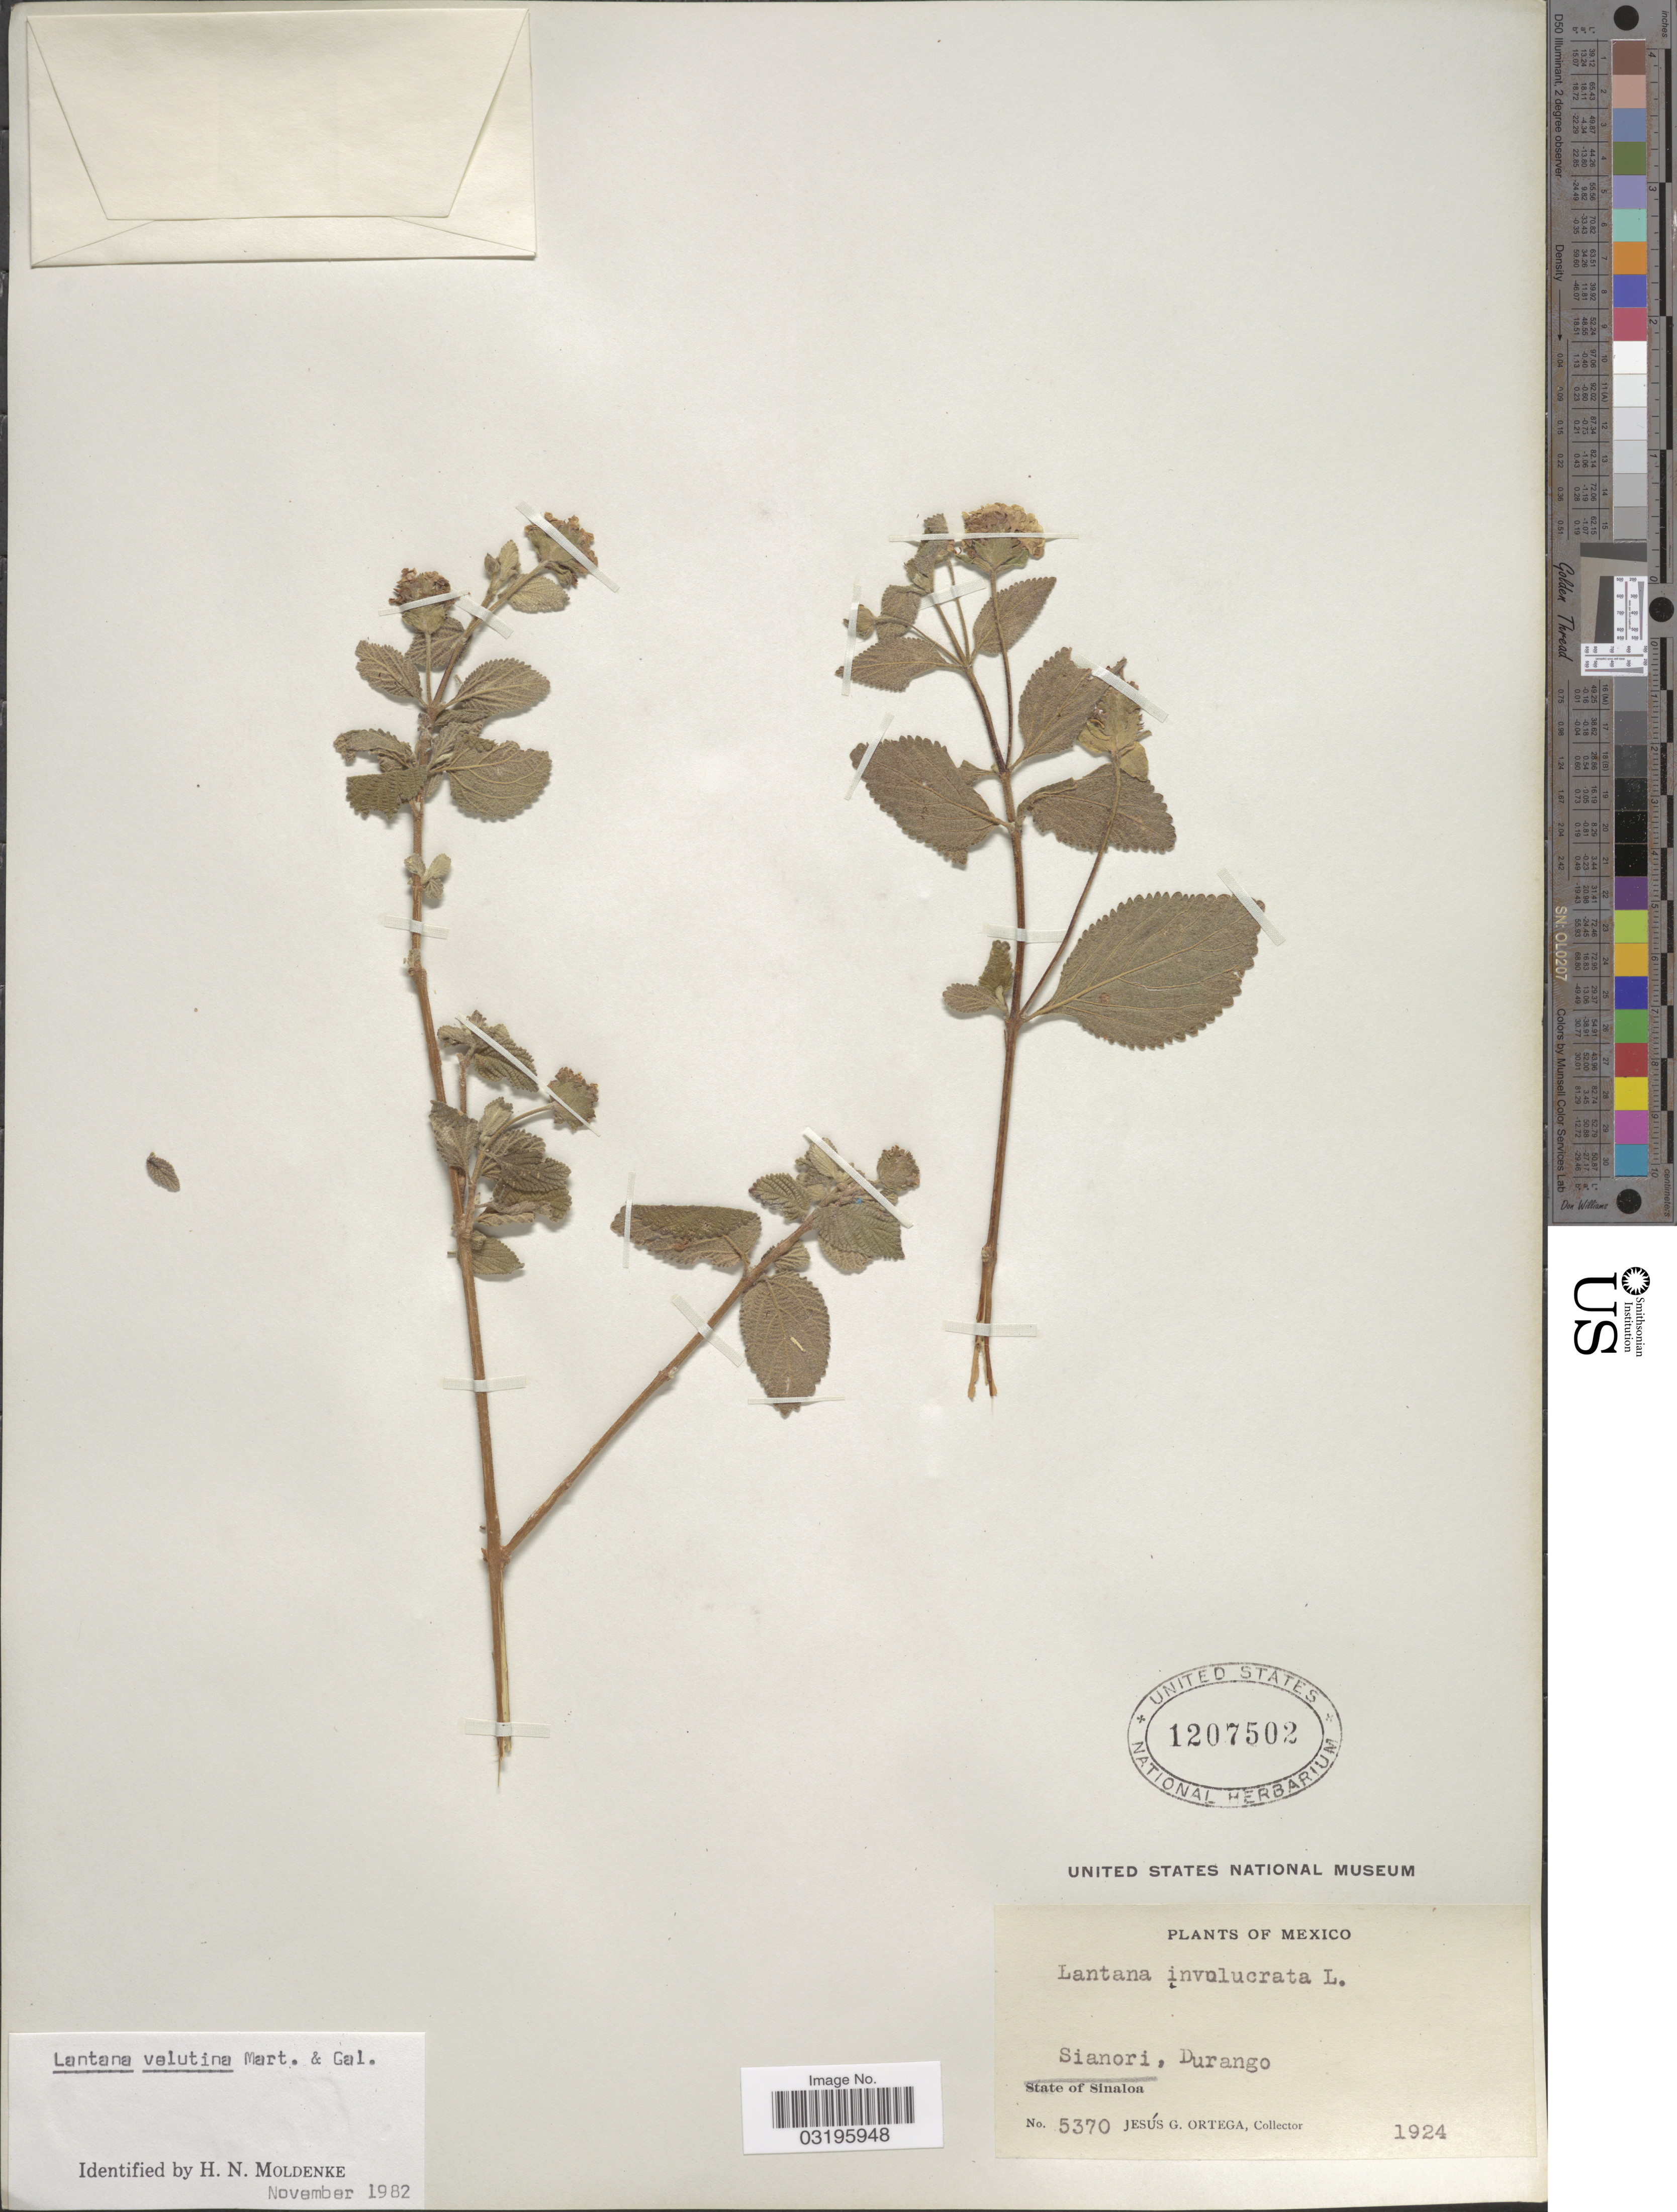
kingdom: Plantae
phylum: Tracheophyta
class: Magnoliopsida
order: Lamiales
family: Verbenaceae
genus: Lantana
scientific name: Lantana velutina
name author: M. Martens & Galeotti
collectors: J. Ortega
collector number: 5370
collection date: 1924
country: Mexico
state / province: Sinaloa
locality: Sianori, Durango.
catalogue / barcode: US 1207502